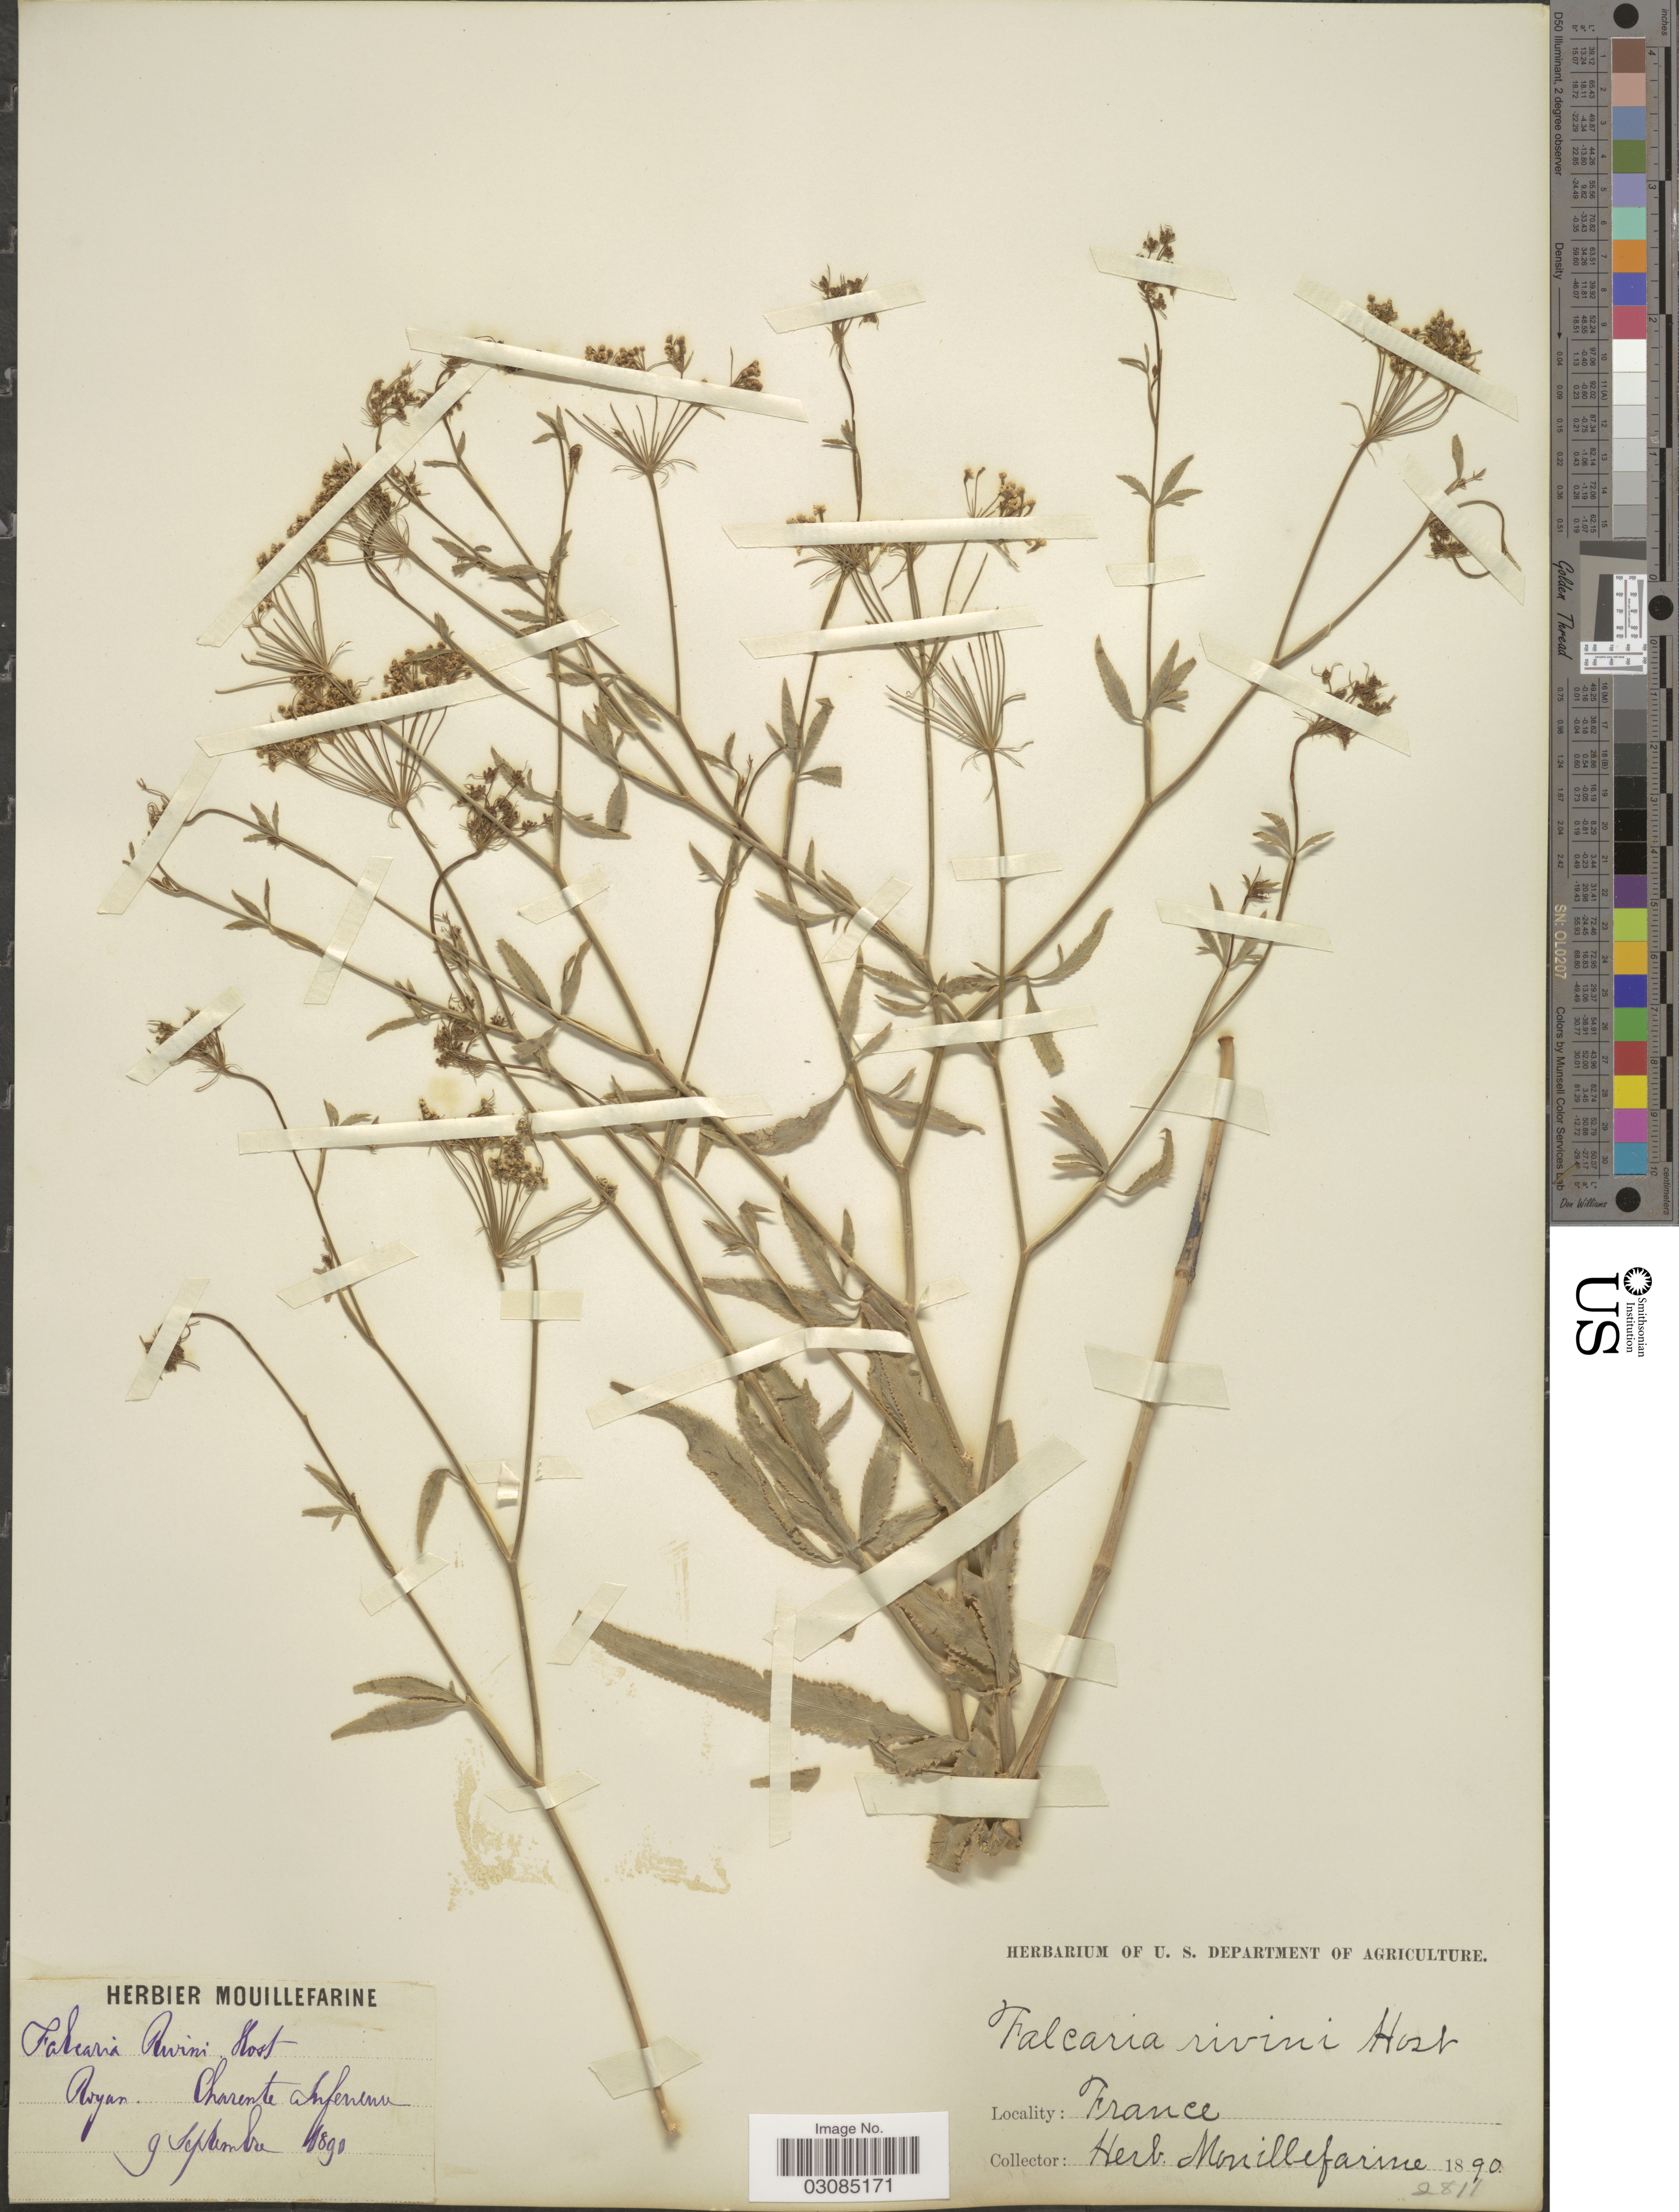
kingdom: Plantae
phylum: Tracheophyta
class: Magnoliopsida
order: Apiales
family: Apiaceae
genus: Falcaria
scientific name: Falcaria rivini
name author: Host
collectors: ex herb. Mouillefarine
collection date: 1890-09-09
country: France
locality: Royan. Charente Inferieure.